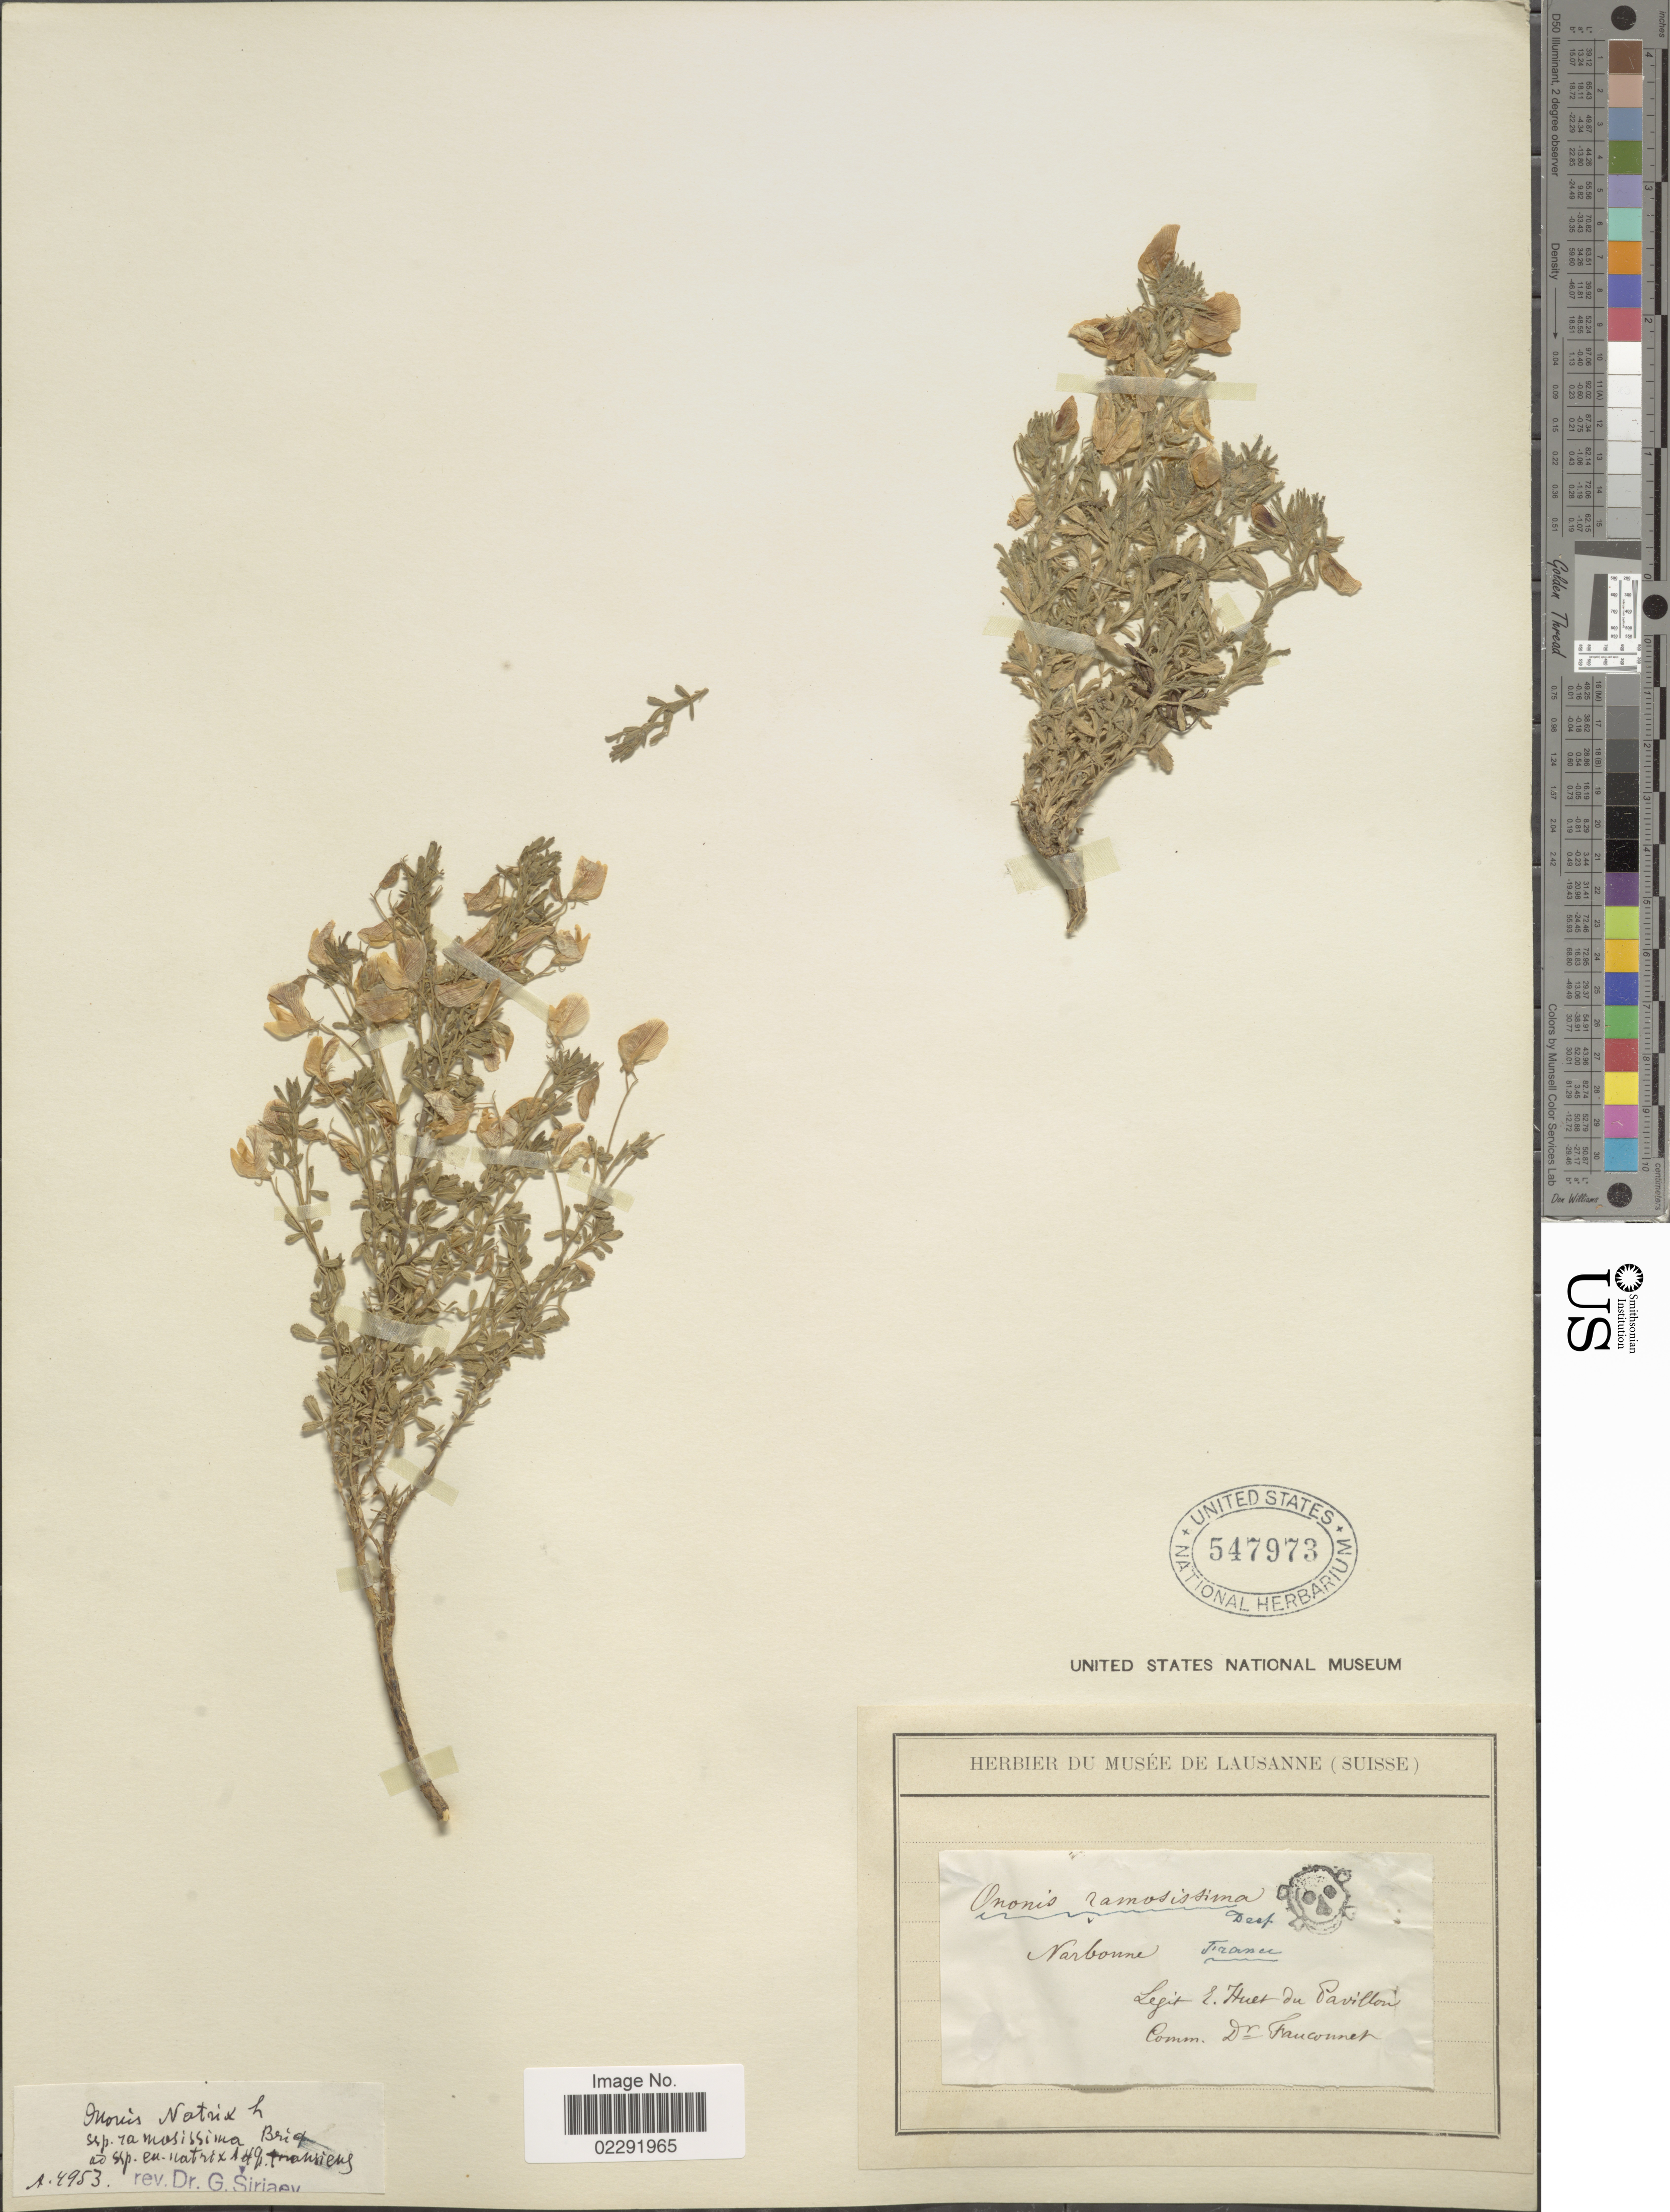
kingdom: Plantae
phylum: Tracheophyta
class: Magnoliopsida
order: Fabales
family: Fabaceae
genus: Ononis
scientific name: Ononis natrix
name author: L.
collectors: E. Huet du Pavillon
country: France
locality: Narbonne.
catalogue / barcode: US 547973